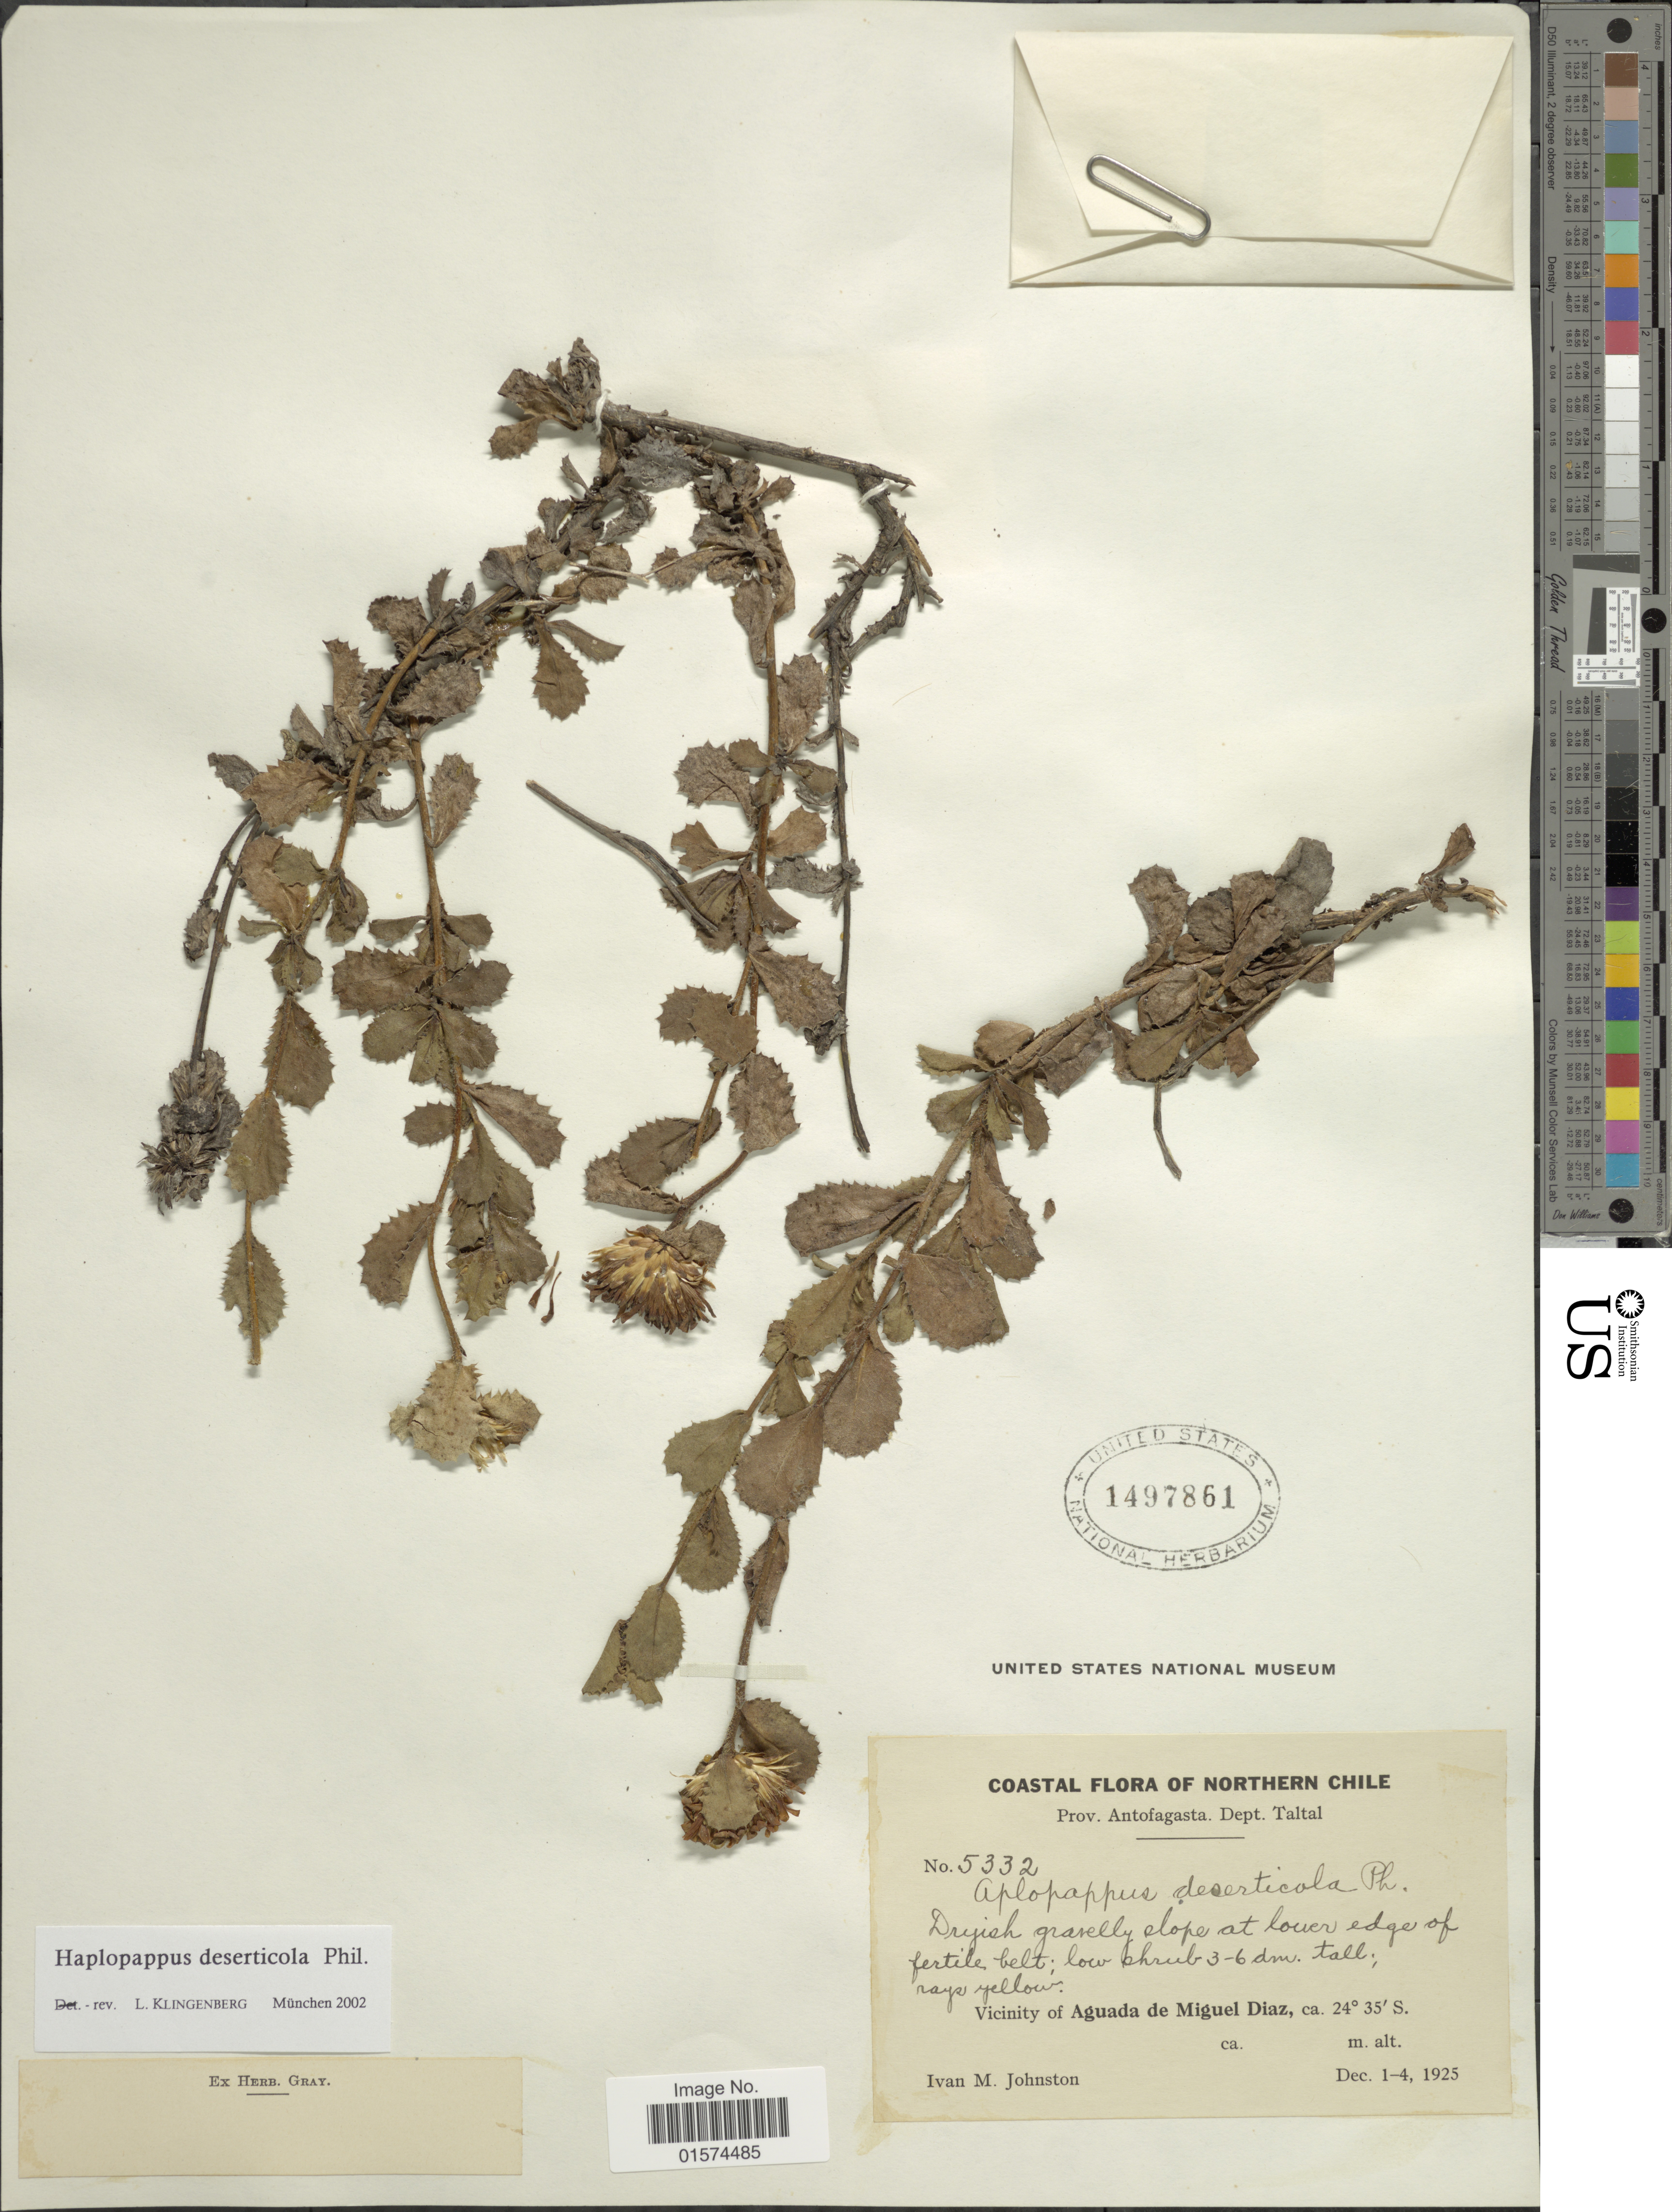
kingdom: Plantae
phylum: Tracheophyta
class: Magnoliopsida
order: Asterales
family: Asteraceae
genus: Haplopappus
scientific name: Haplopappus deserticolus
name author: Phil.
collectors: I.M. Johnston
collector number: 5332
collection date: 1925-12-01/1925-12-04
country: Chile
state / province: Antofagasta (II)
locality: Dept. Taltal, Dryish gravelly slope at lower edge of fertile belt, Vicinity of Aguada de Miguel Diaz, Coastal Flora of Northern Chile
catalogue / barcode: US 1497861